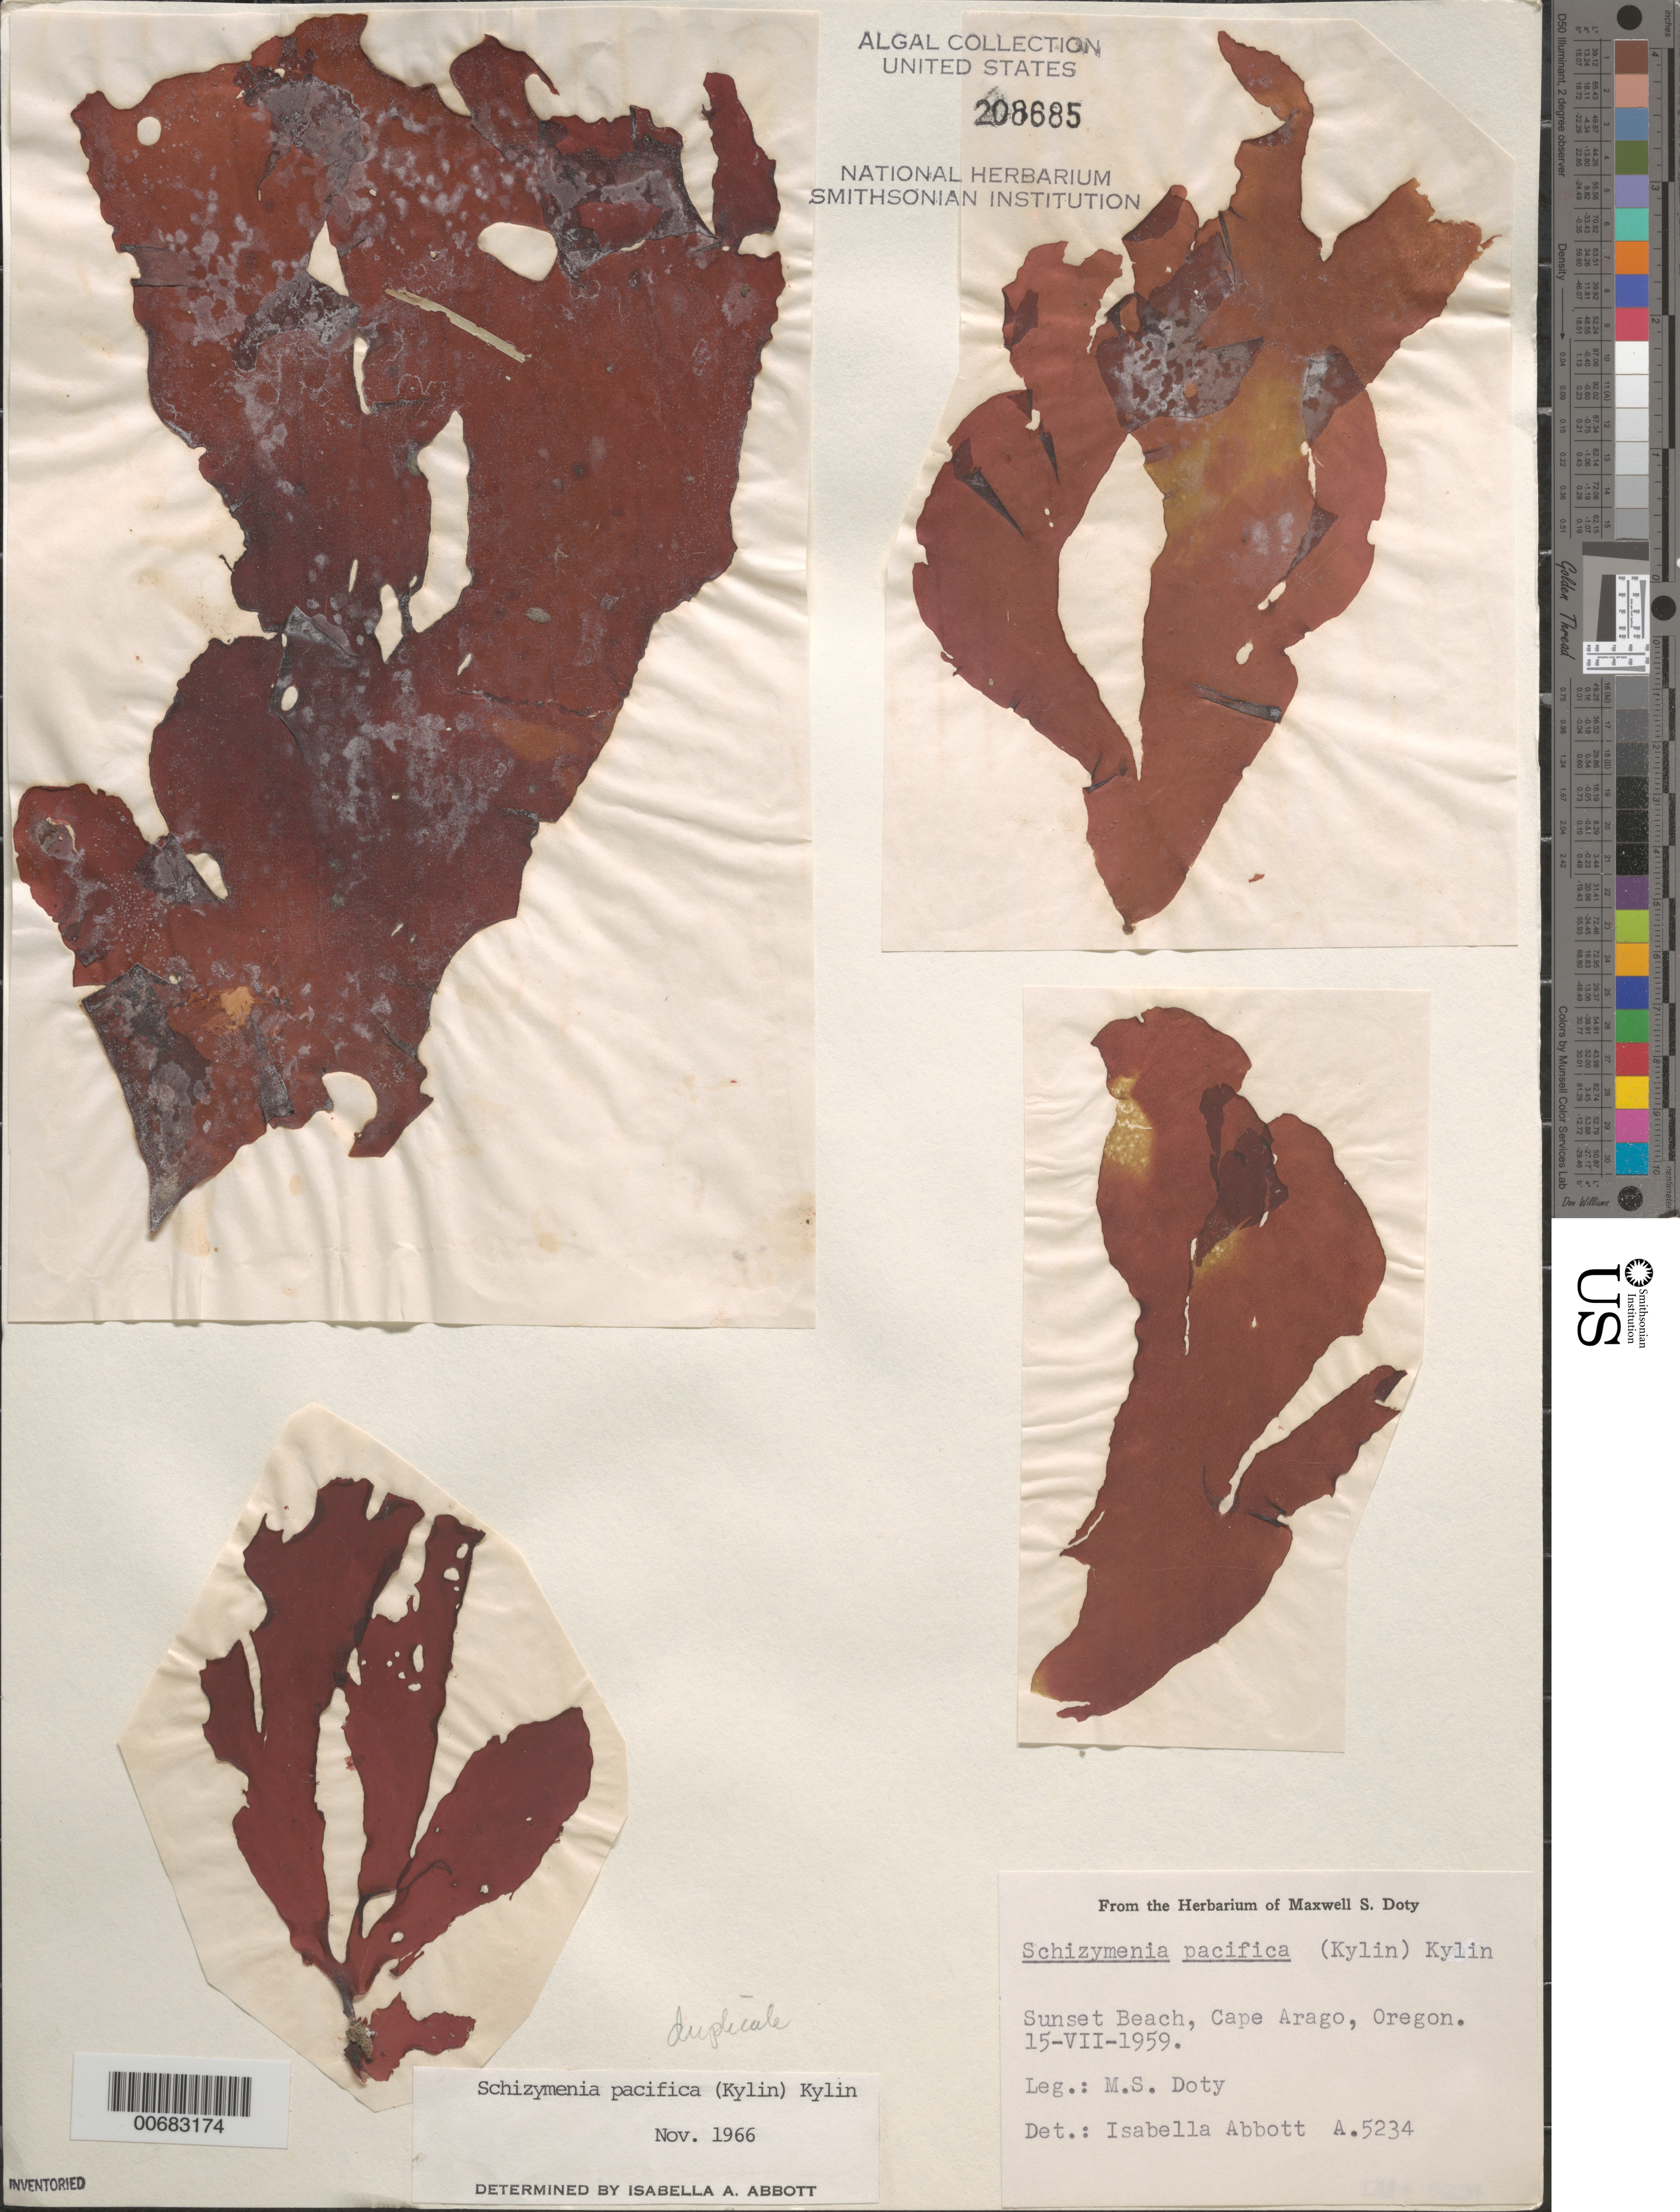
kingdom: Plantae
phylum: Rhodophyta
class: Florideophyceae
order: Nemastomatales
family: Schizymeniaceae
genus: Schizymenia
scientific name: Schizymenia pacifica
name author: (Kylin) Kylin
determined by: Abbott, Isabella A.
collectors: M. S. Doty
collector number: IAA 5234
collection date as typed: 15 Jul 1959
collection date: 1959-07-15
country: United States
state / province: Oregon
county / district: Coos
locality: Sunset Beach, Cape Arago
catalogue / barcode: US 208685